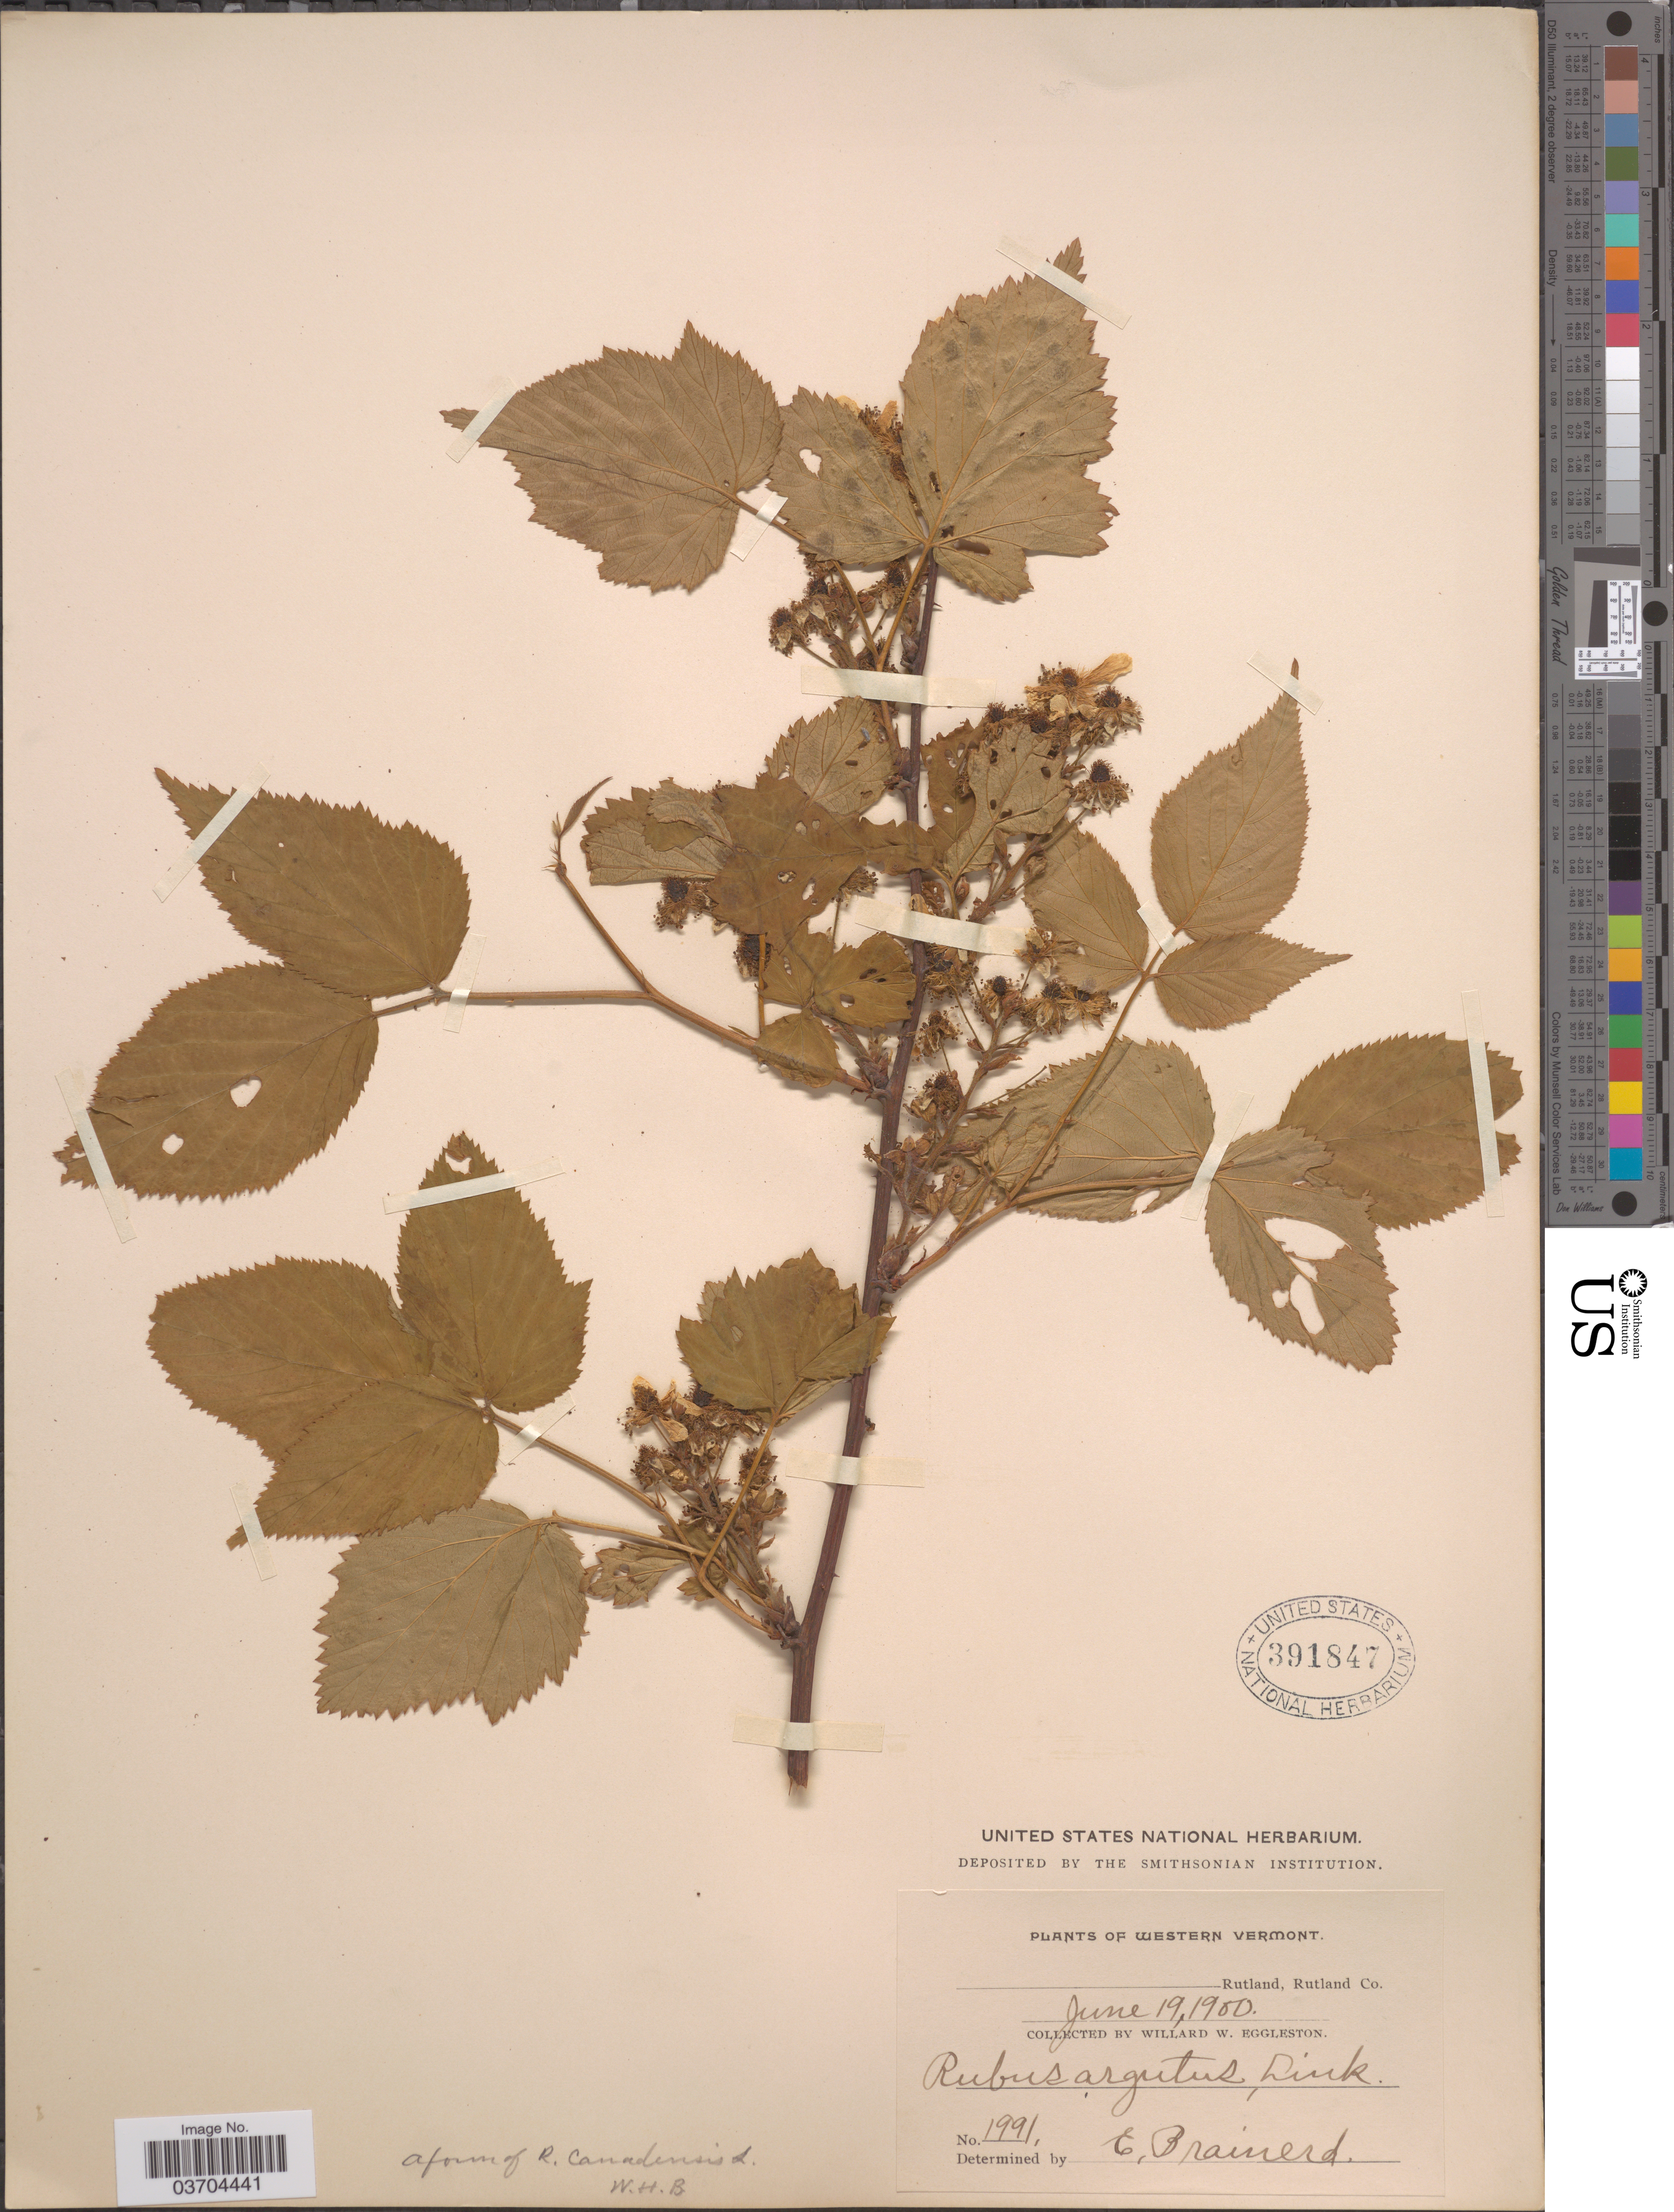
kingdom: Plantae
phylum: Tracheophyta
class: Magnoliopsida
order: Rosales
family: Rosaceae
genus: Rubus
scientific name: Rubus canadensis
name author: L.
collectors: W. W. Eggleston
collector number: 1991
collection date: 1900-06-19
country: United States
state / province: Vermont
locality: Western Vermont. Rutland, Rutland Co.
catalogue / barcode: US 391847